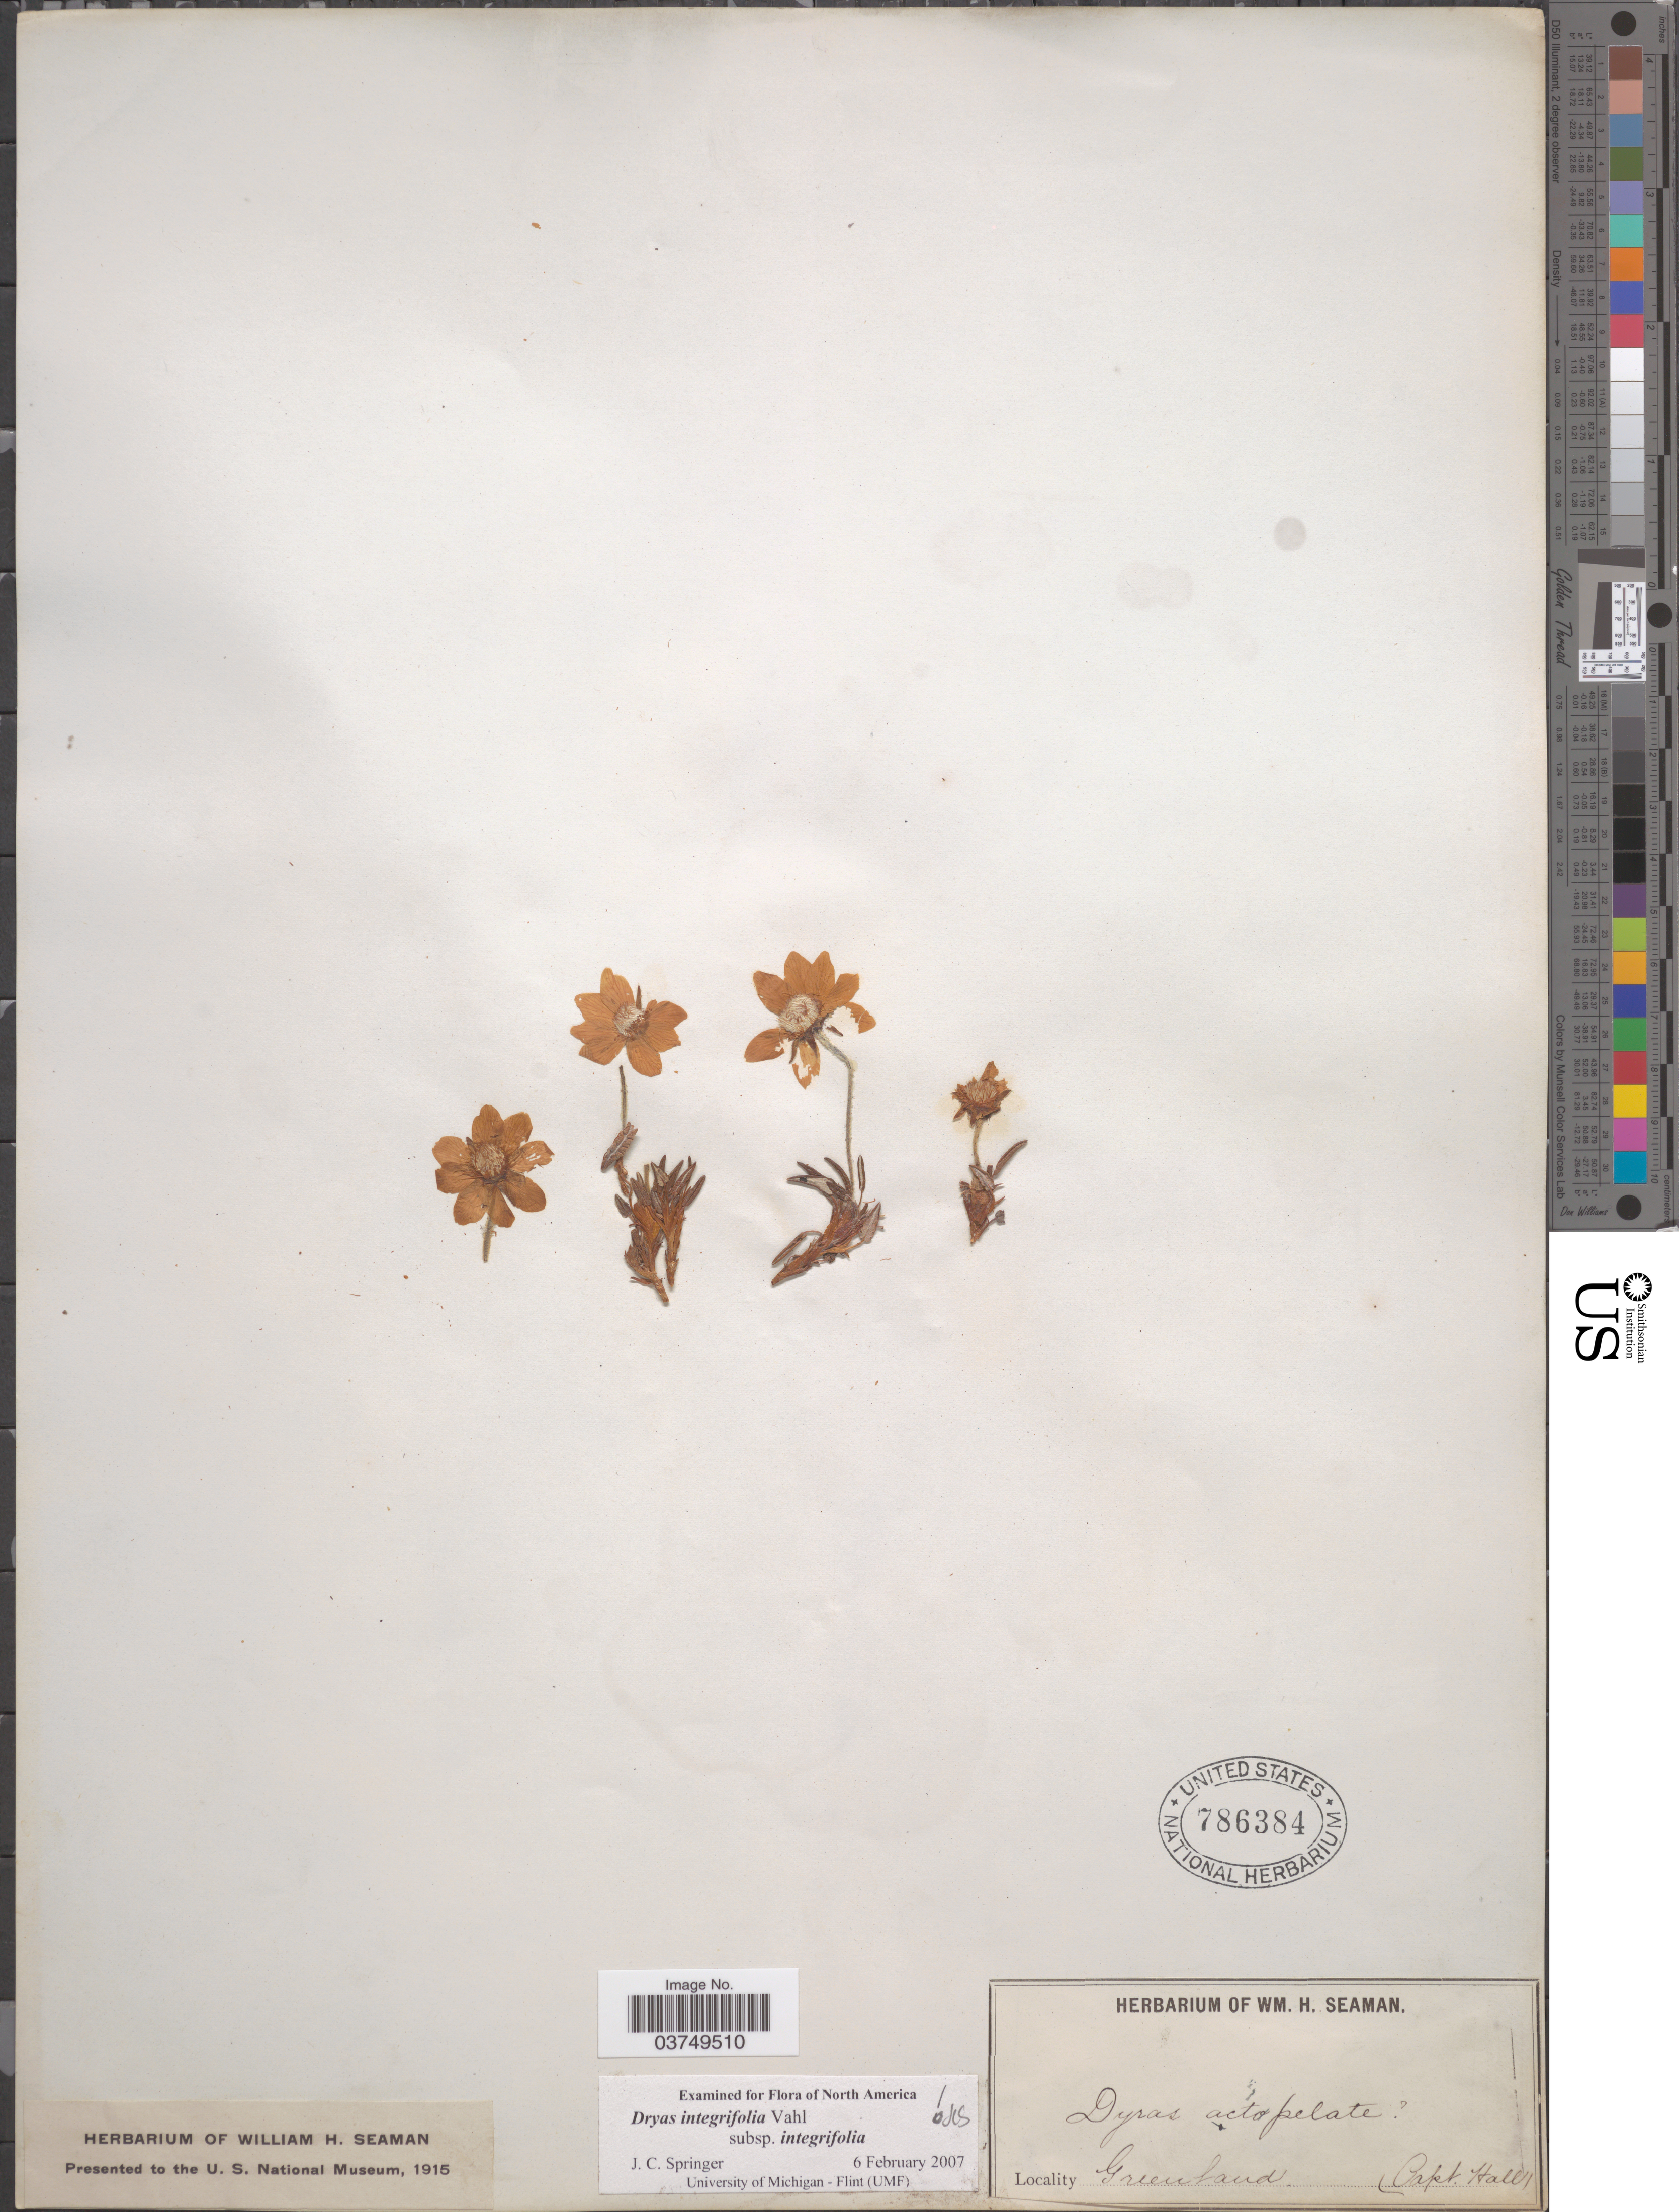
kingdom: Plantae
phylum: Tracheophyta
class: Magnoliopsida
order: Rosales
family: Rosaceae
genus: Dryas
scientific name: Dryas integrifolia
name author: Vahl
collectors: Capt. Hall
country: Greenland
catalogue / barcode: US 786384